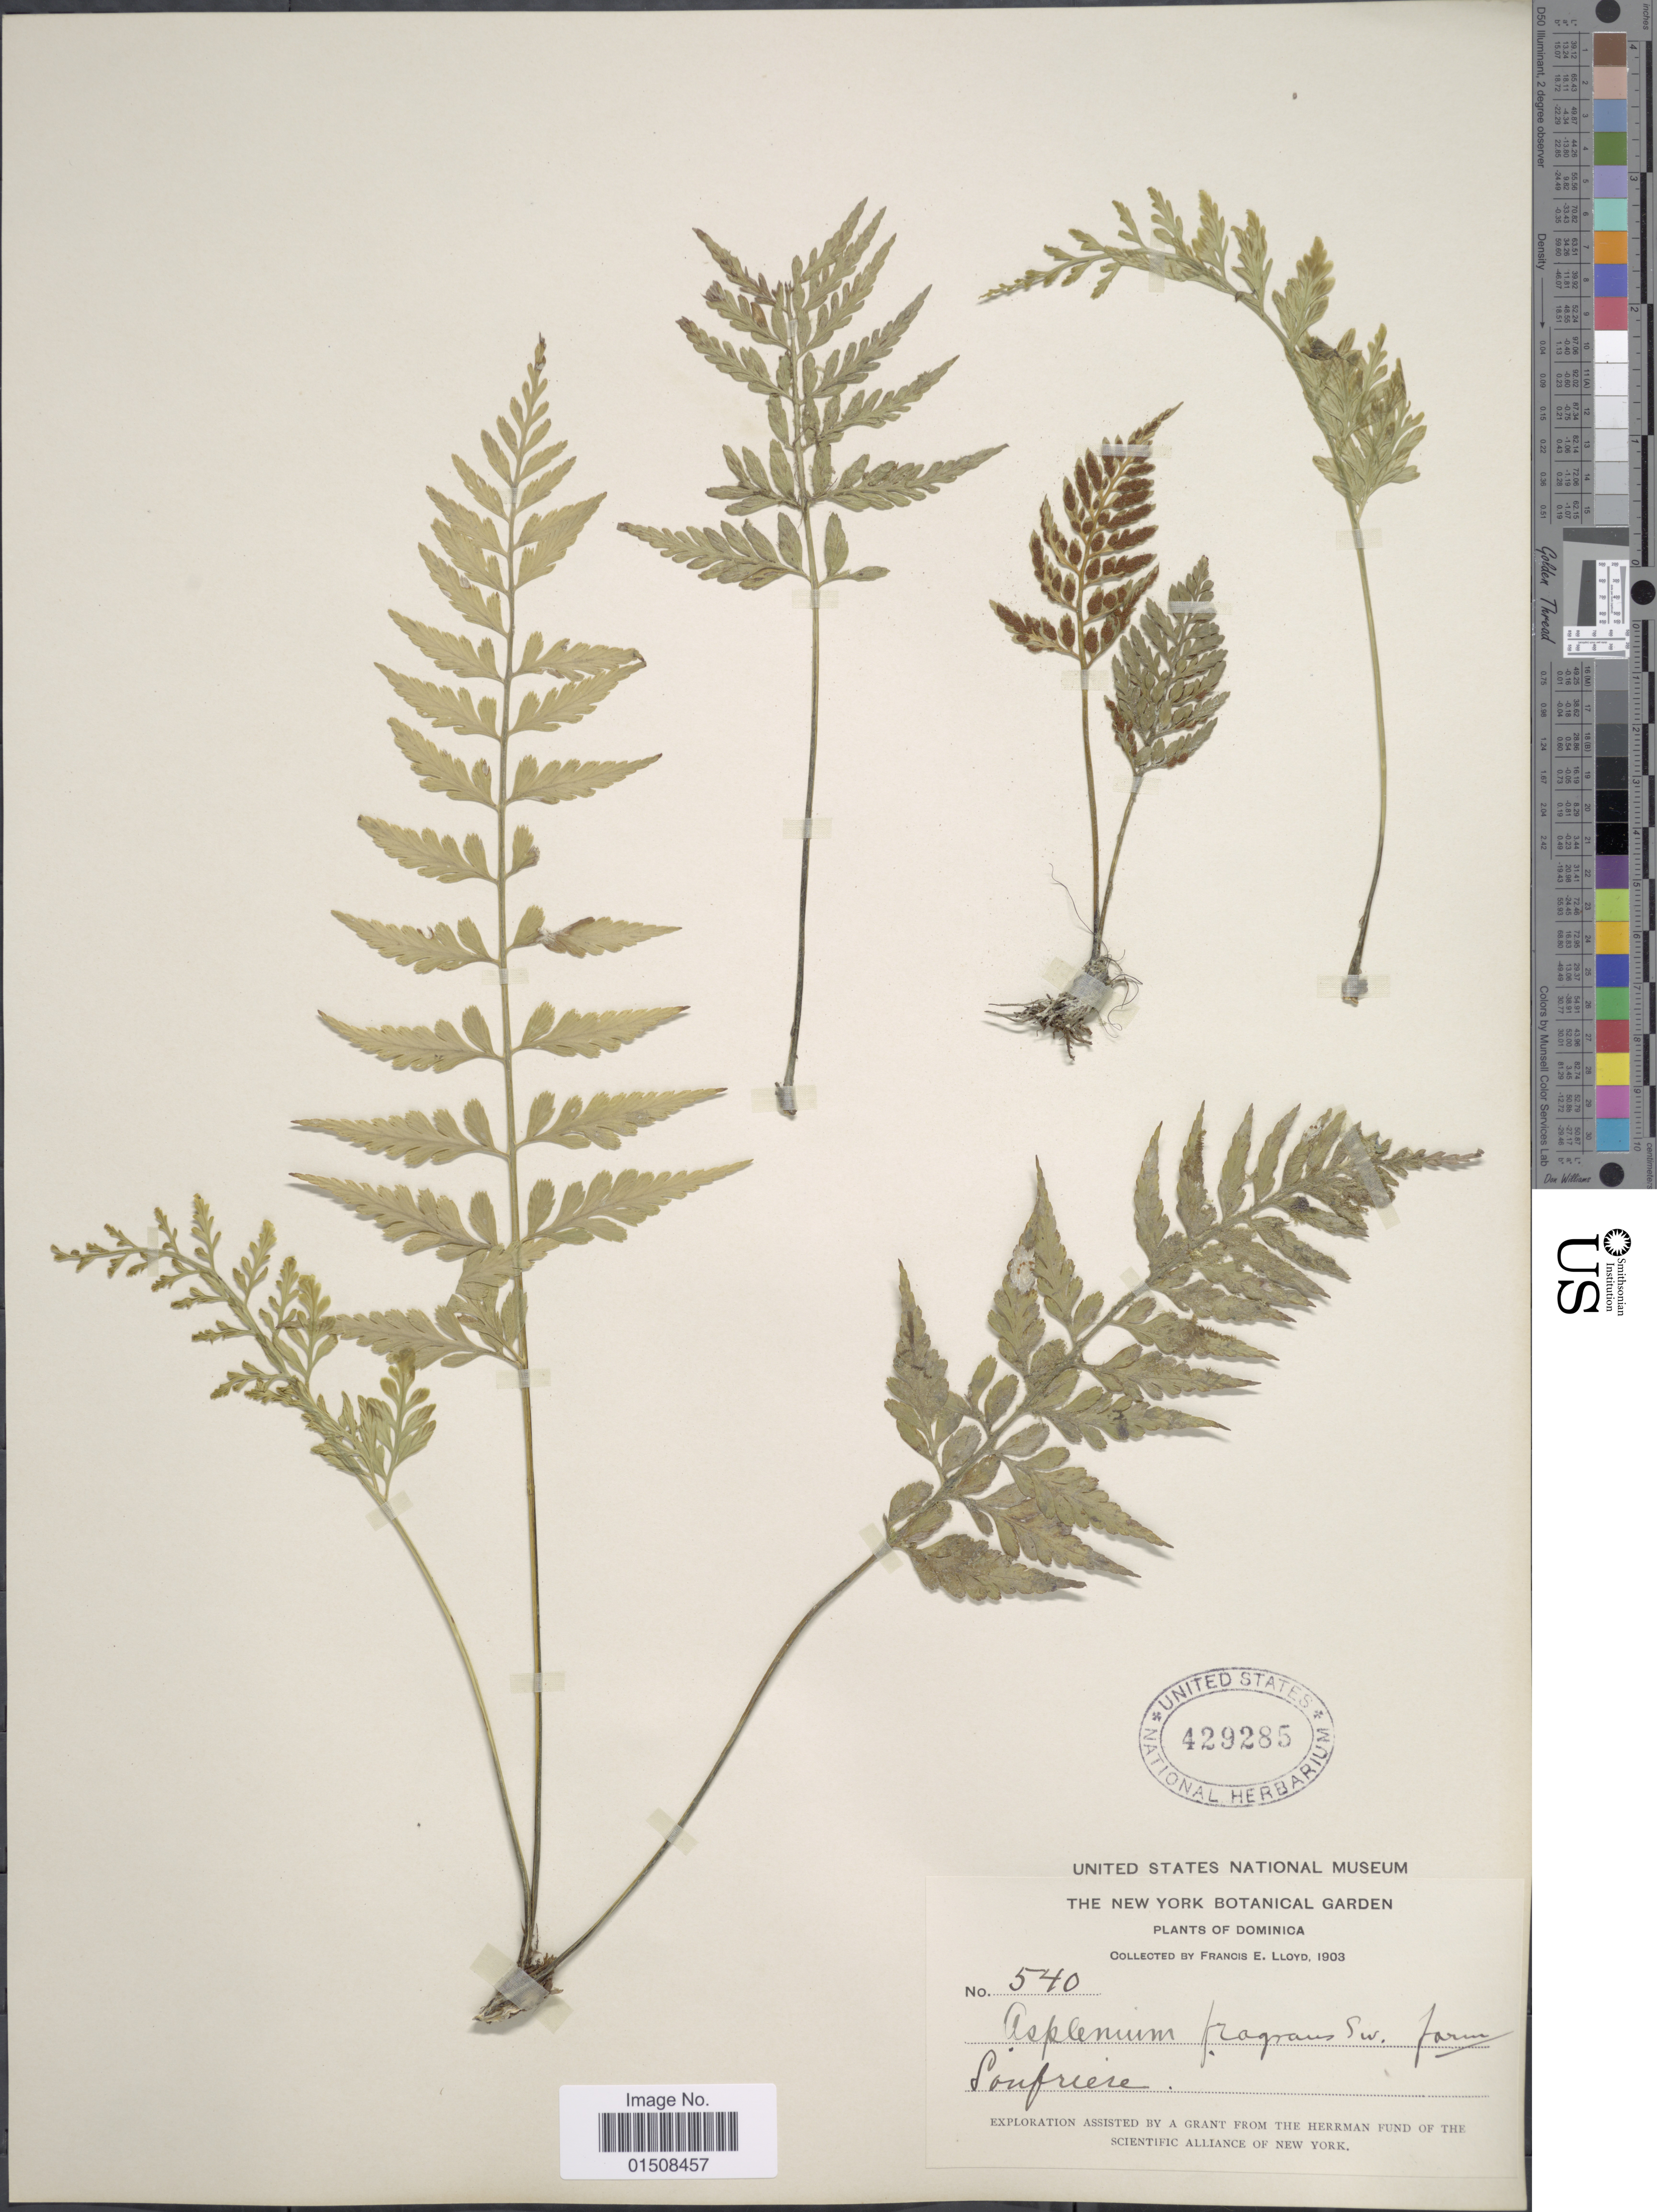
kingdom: Plantae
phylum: Tracheophyta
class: Polypodiopsida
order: Polypodiales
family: Aspleniaceae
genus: Asplenium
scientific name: Asplenium auritum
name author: Sw.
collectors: Lloyd, C. E.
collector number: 540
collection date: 1903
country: Dominica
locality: Soufriere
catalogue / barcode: US 429285